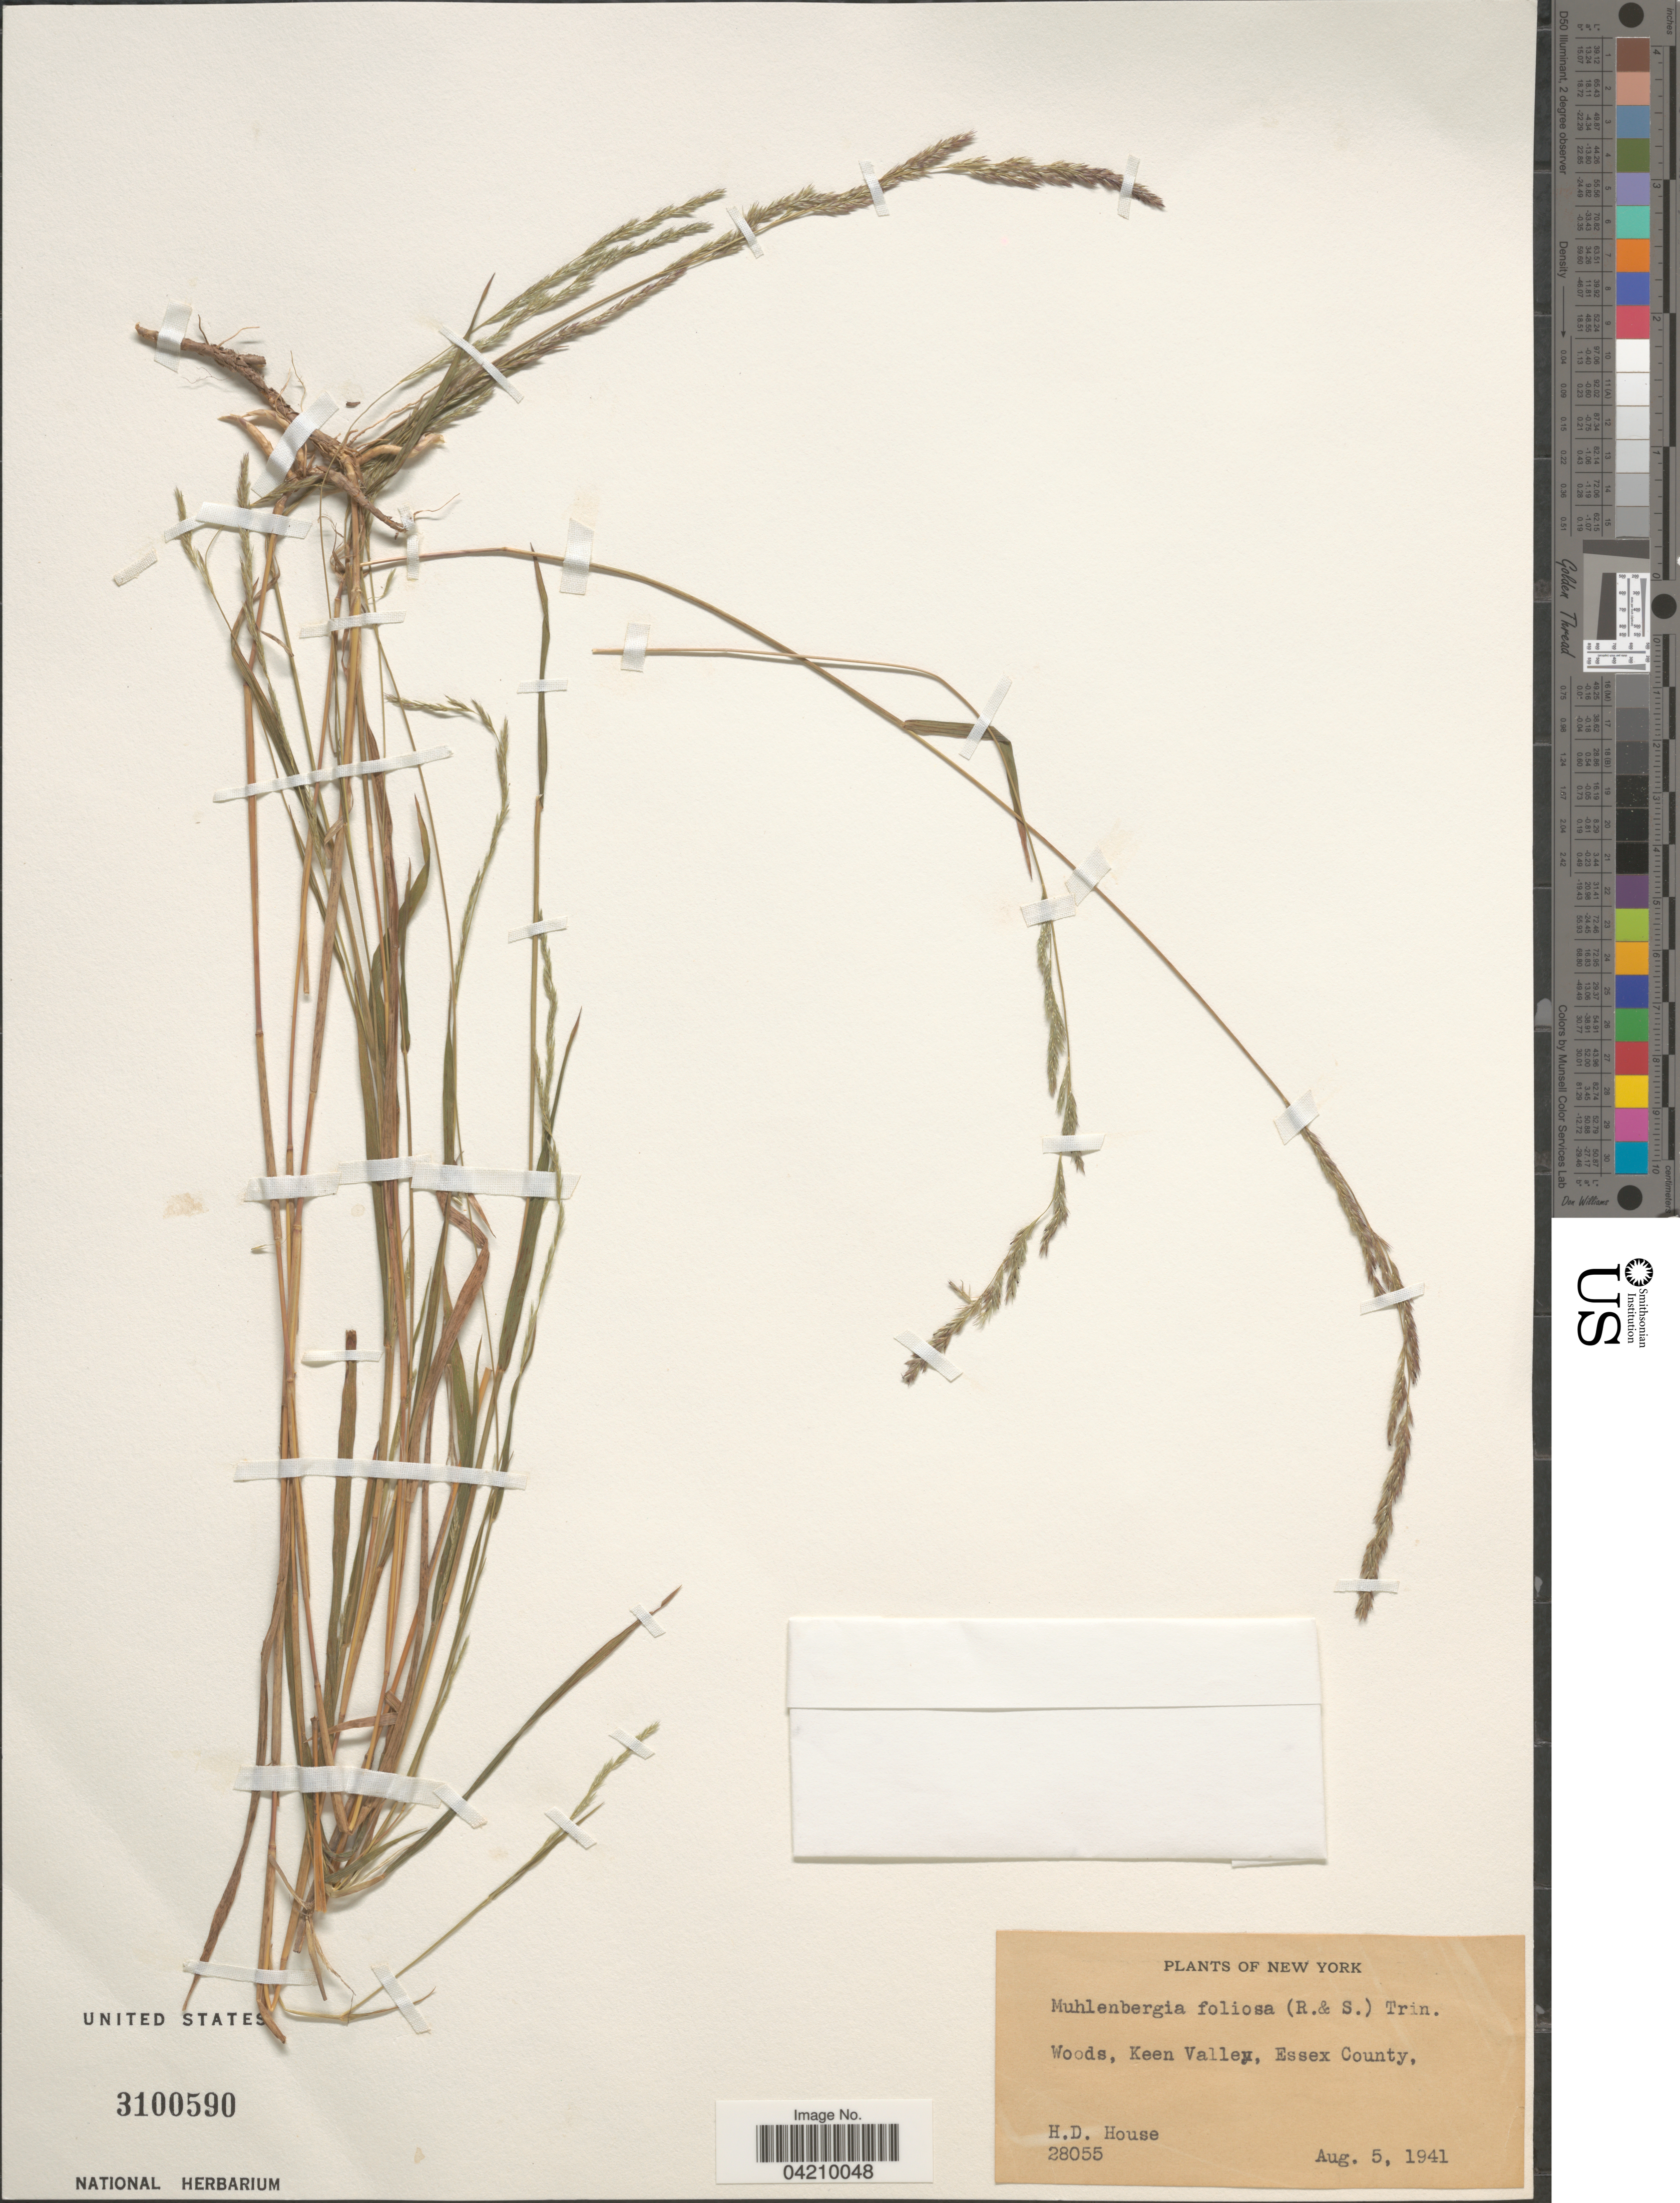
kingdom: Plantae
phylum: Tracheophyta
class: Liliopsida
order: Poales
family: Poaceae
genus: Muhlenbergia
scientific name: Muhlenbergia mexicana var. filiformis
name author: (Torr.) Scribn.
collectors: H. D. House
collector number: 28055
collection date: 1941-08-05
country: United States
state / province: New York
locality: Keen Valley, Essex County.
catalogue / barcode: US 3100590